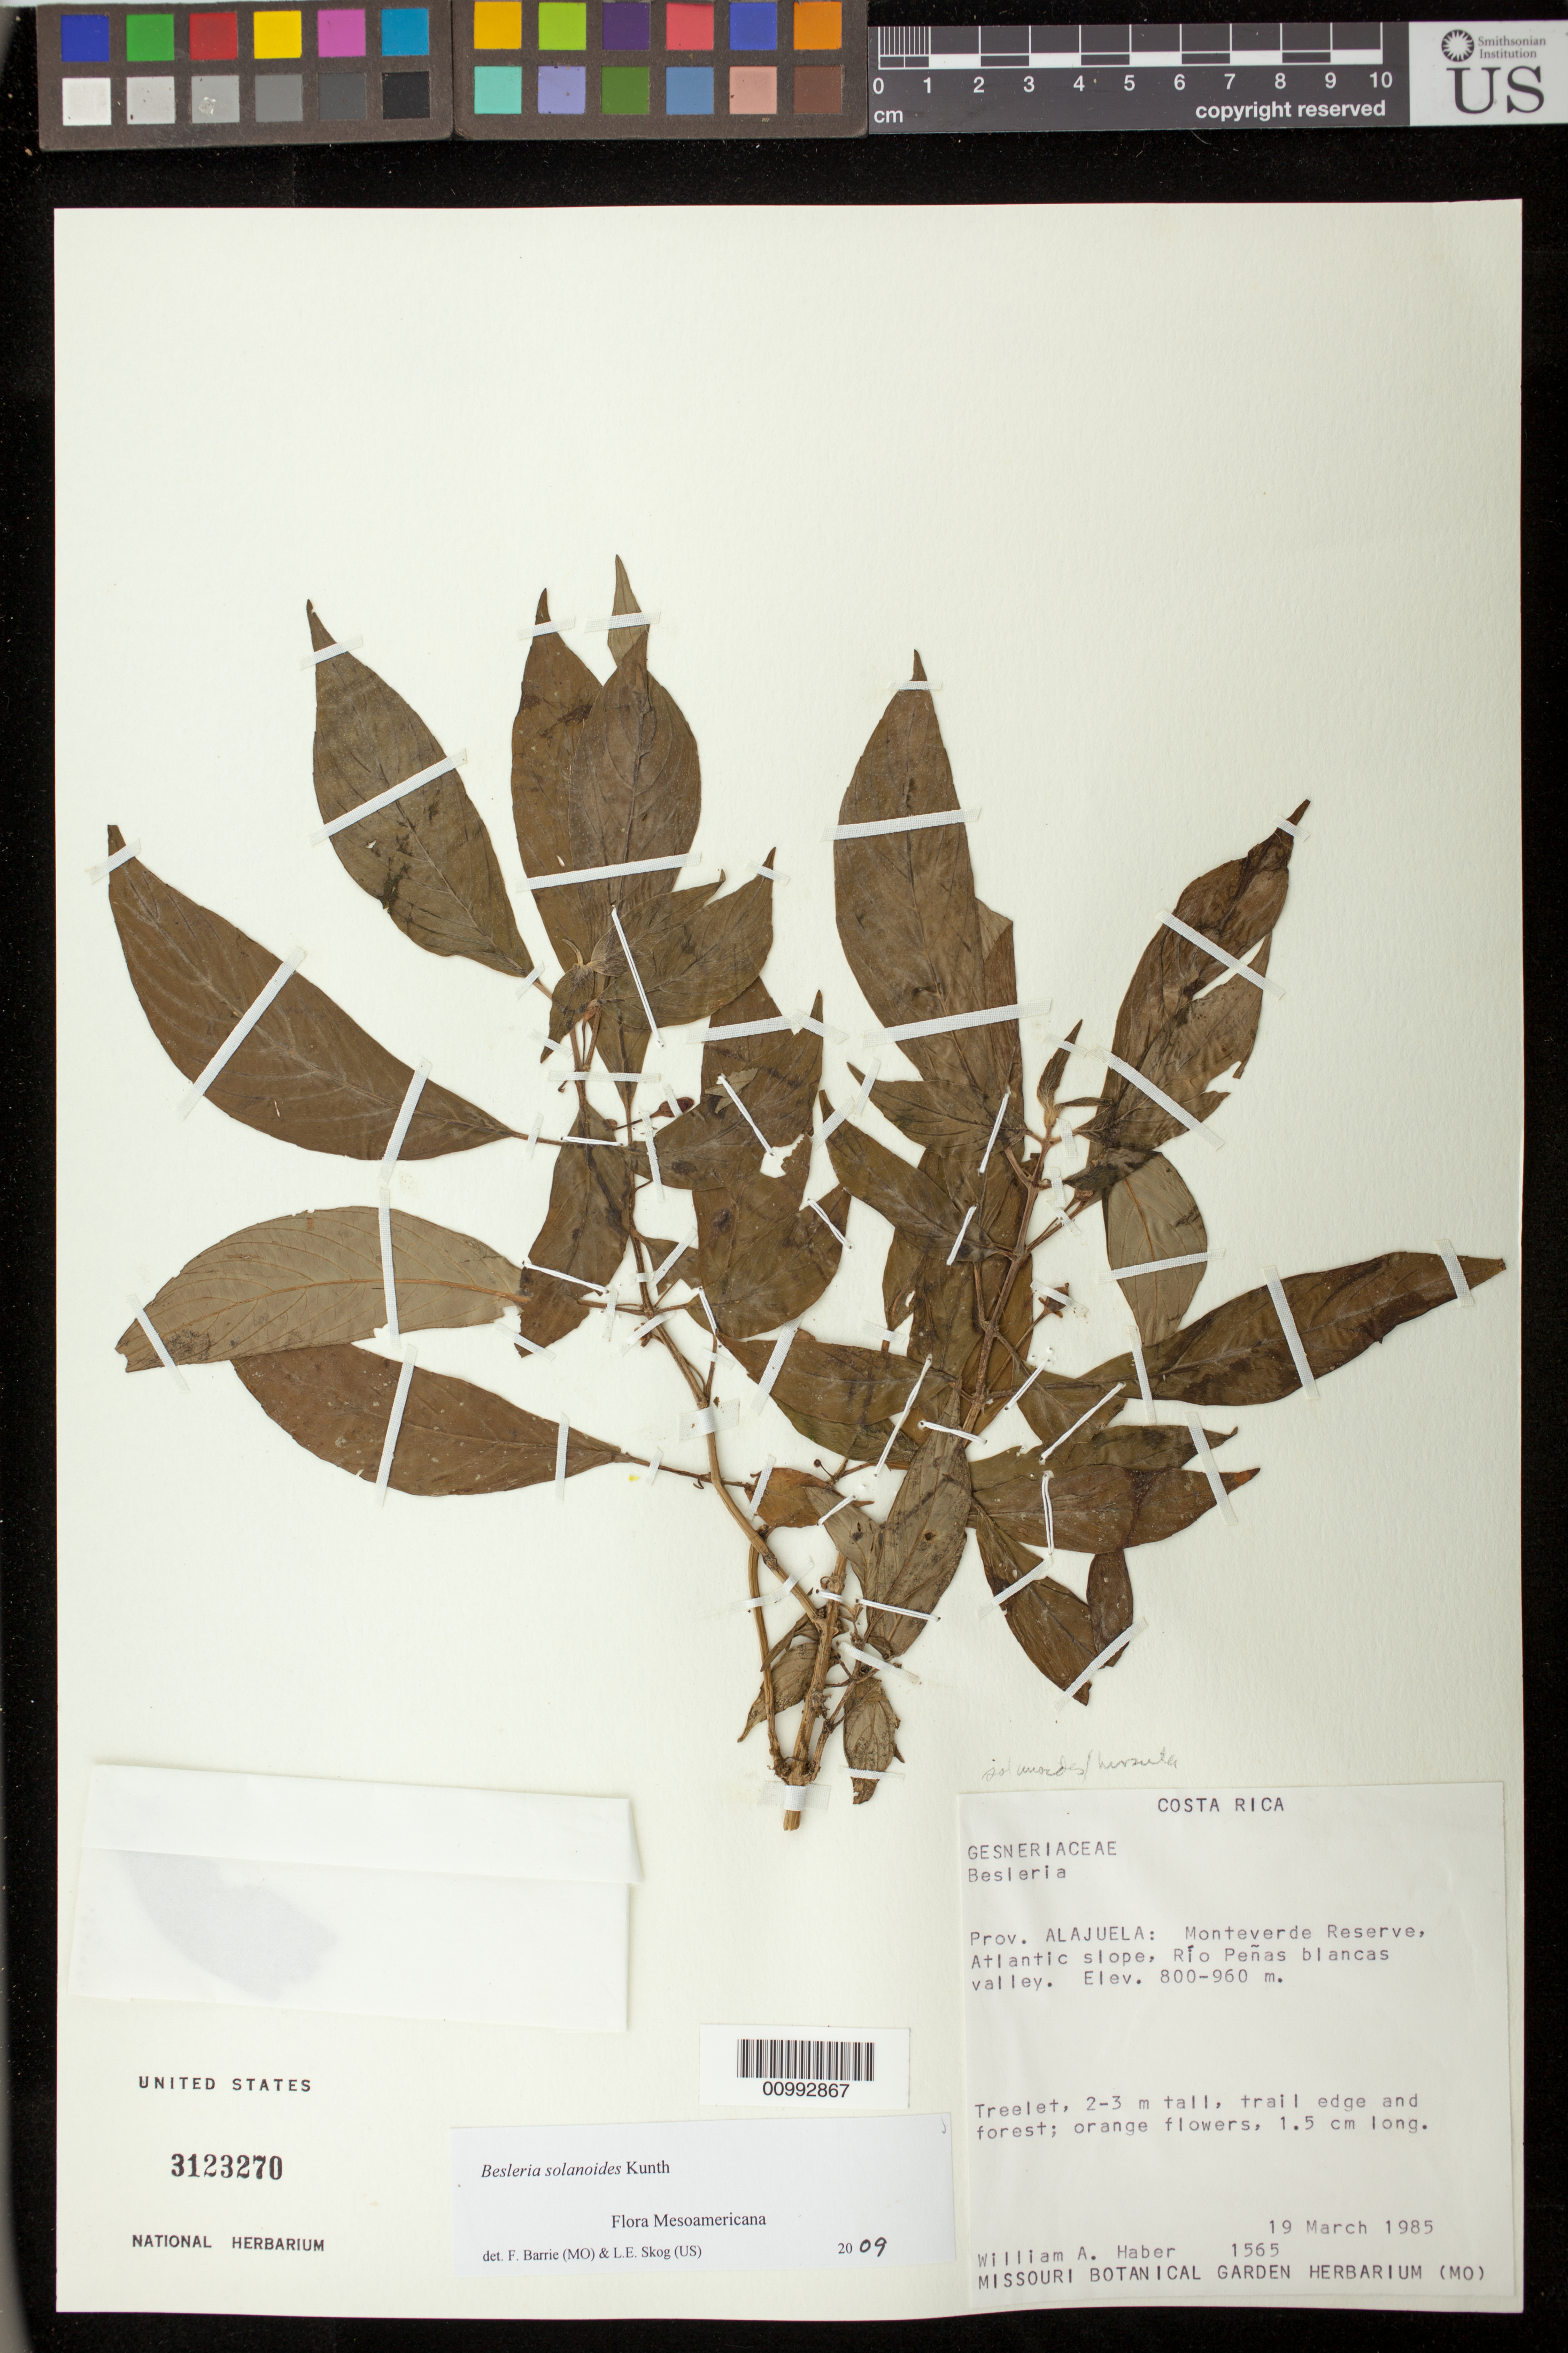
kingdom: Plantae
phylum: Tracheophyta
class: Magnoliopsida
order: Lamiales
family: Gesneriaceae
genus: Besleria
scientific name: Besleria solanoides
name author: Kunth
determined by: Barrie, F. R.; Skog, Laurence E.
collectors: W. A. Haber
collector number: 1565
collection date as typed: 19 Mar 1985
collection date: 1985-03-19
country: Costa Rica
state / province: Alajuela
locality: Prov. Alajuela: Monteverde Reserve, Atlantic slope, Rio Peñas Blancas valley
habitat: Trail edge and forest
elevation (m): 800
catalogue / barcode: US 3123270